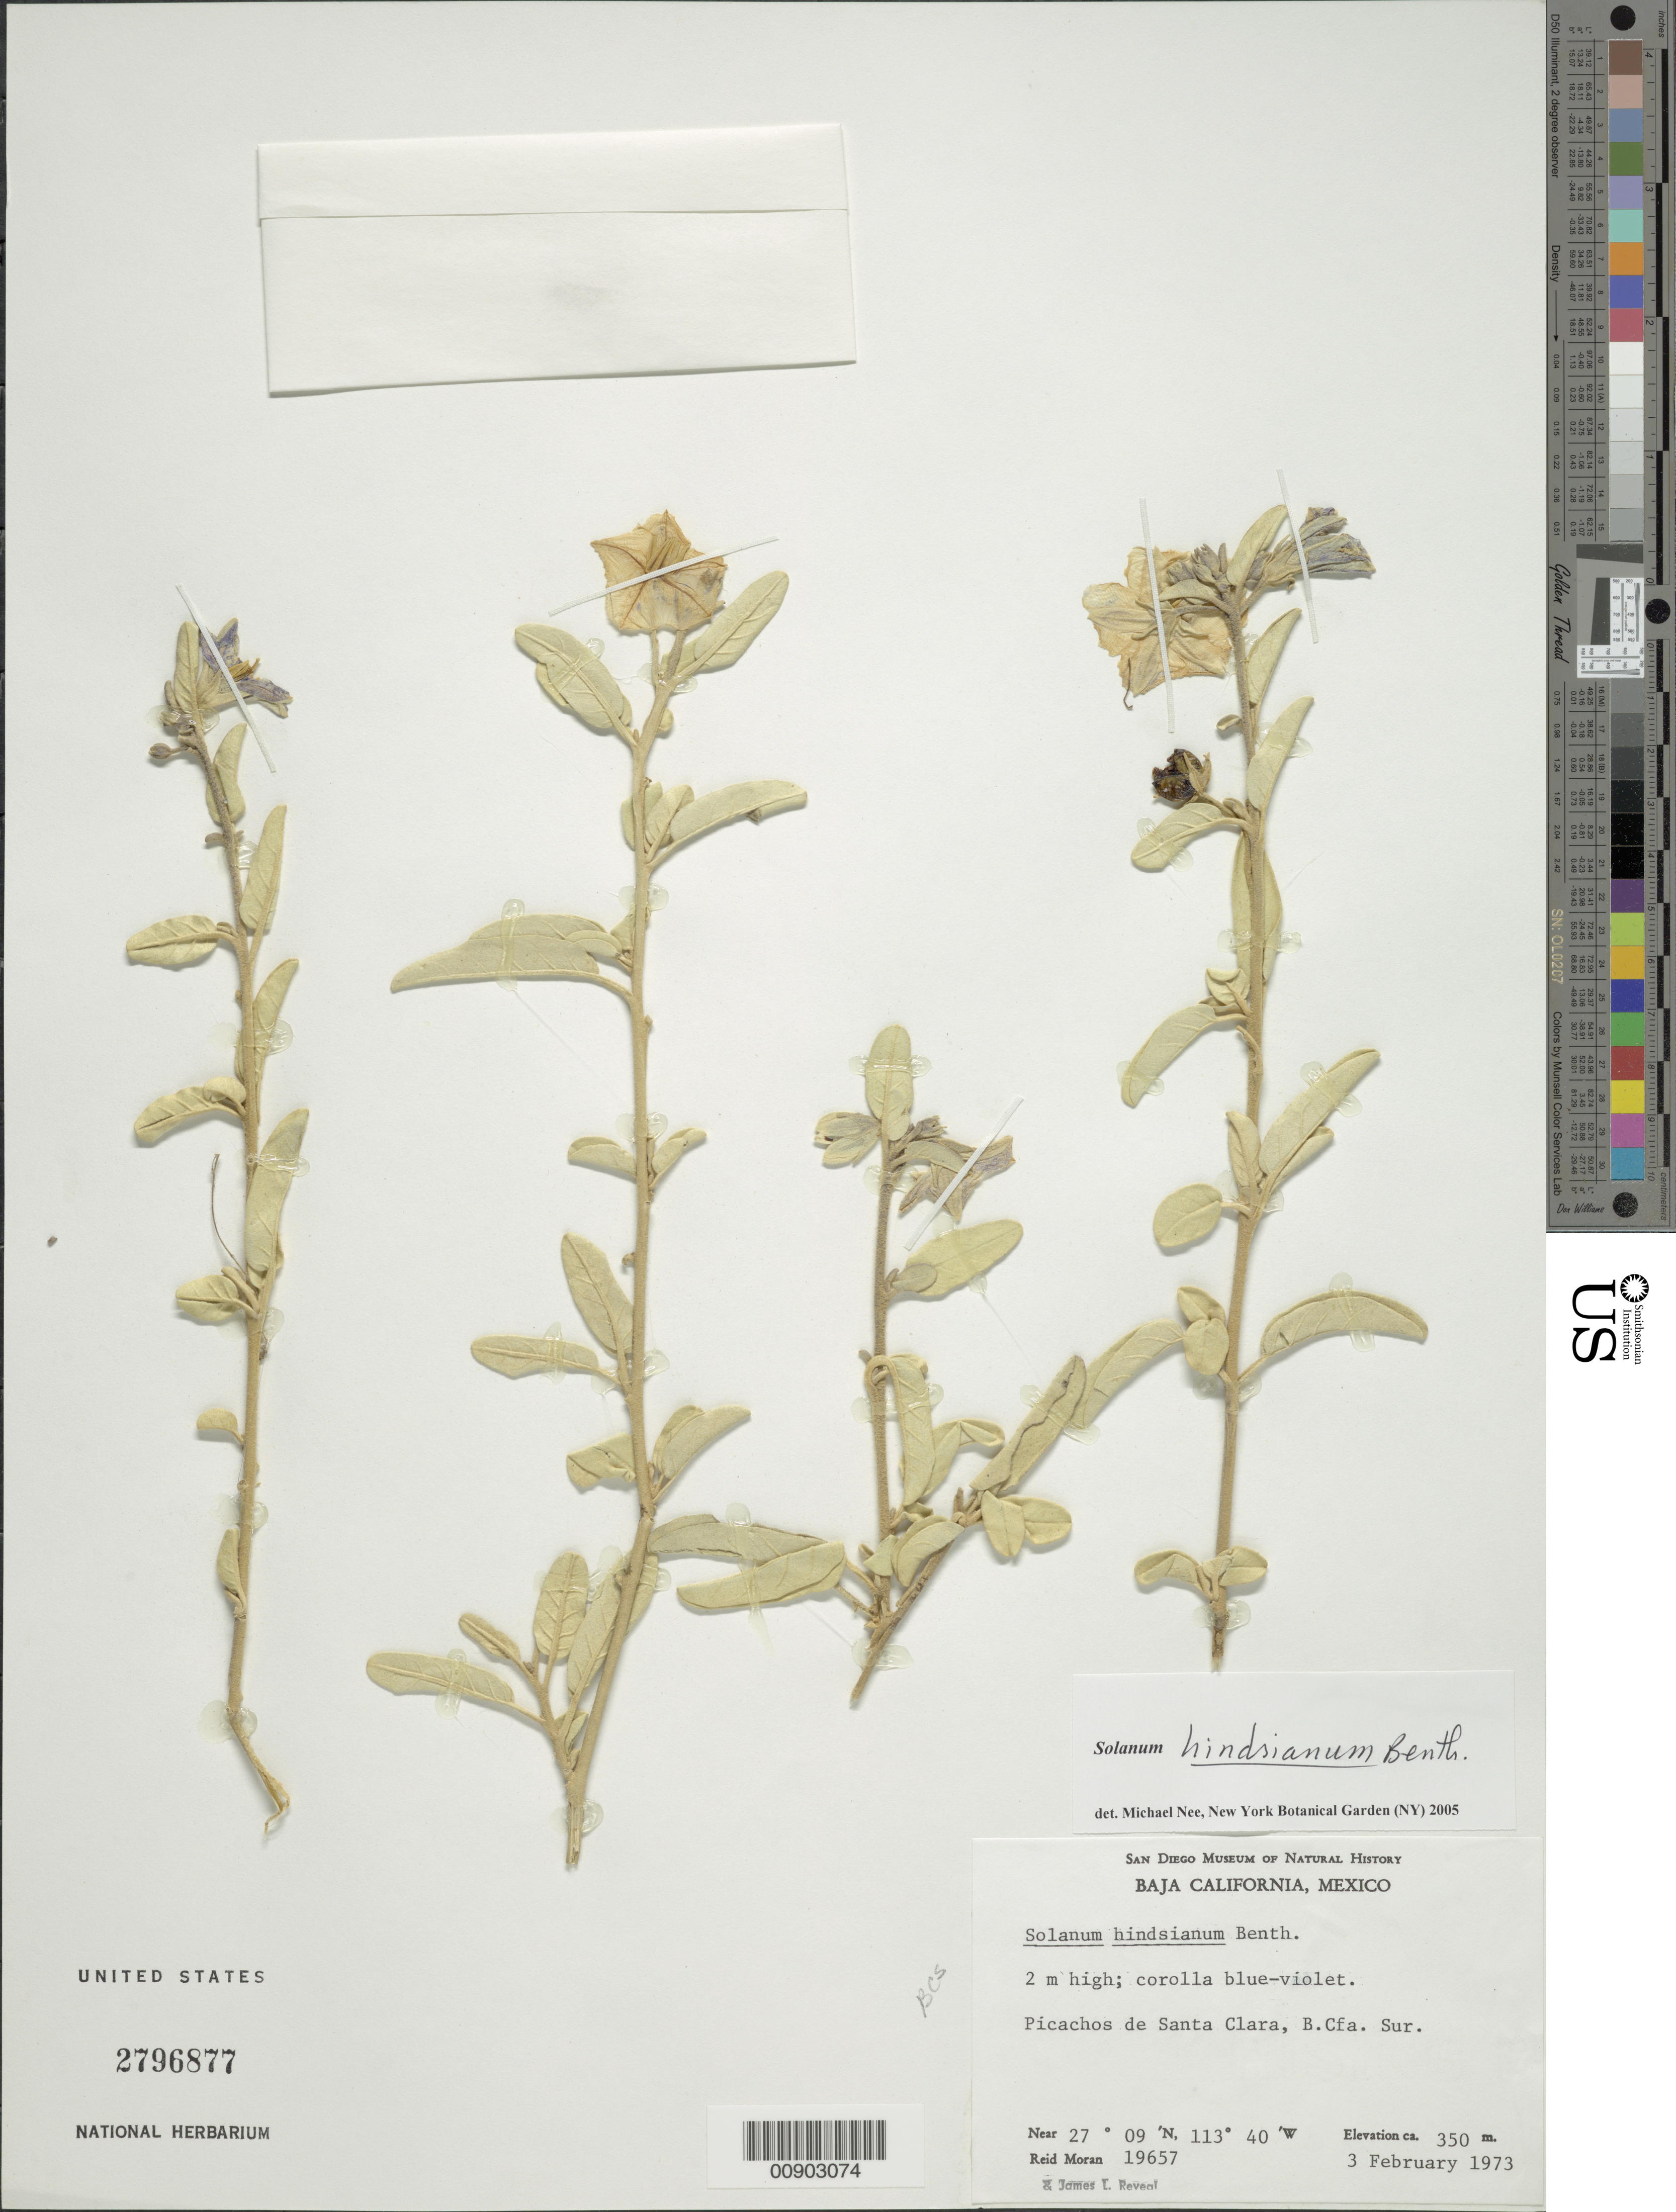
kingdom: Plantae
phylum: Tracheophyta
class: Magnoliopsida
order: Solanales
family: Solanaceae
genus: Solanum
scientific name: Solanum hindsianum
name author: Benth.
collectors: R. V. Moran & J. L. Reveal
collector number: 19657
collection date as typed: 03 Feb 1973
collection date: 1973-02-03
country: Mexico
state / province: Baja California Sur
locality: Picachos de Santa Clara, Baja California Sur.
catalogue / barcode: US 2796877